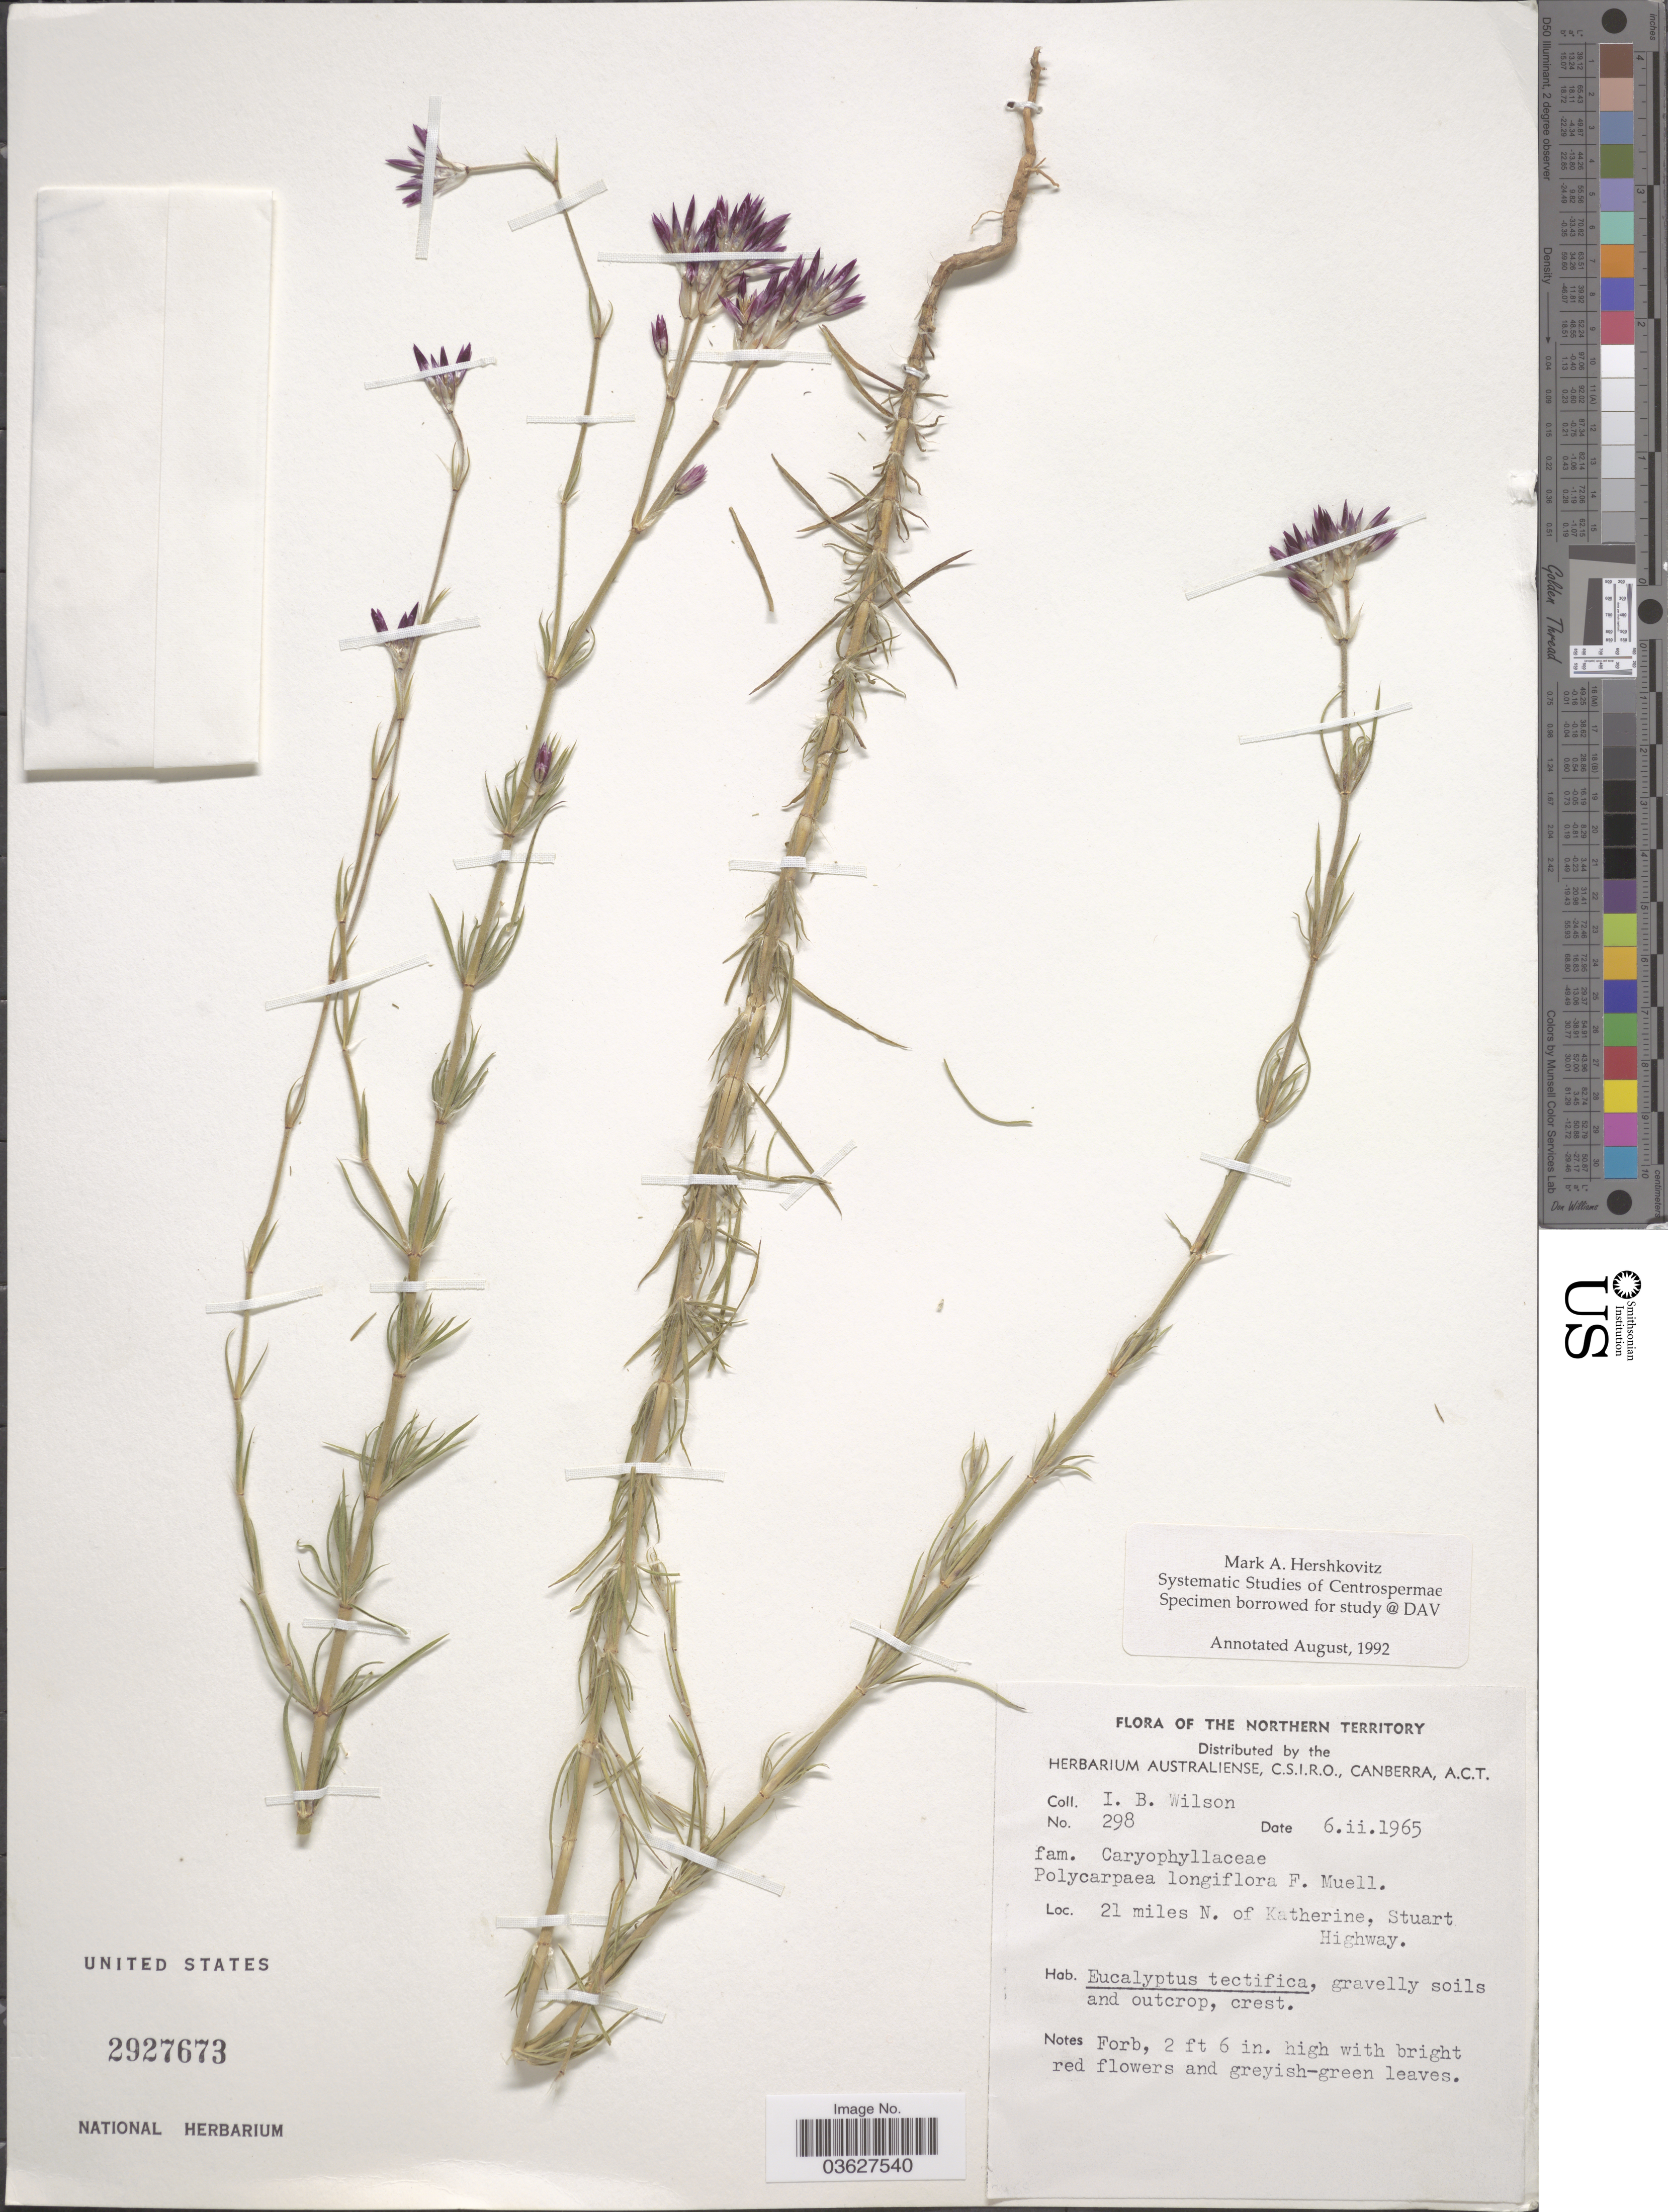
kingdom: Plantae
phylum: Tracheophyta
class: Magnoliopsida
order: Caryophyllales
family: Caryophyllaceae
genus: Polycarpaea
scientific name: Polycarpaea longiflora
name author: F. Muell.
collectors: I. B. Wilson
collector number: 298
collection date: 1965-02-06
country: Australia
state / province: Northern Territory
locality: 21 miles N. of Katherine, Stuart Highway.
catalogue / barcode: US 2927673